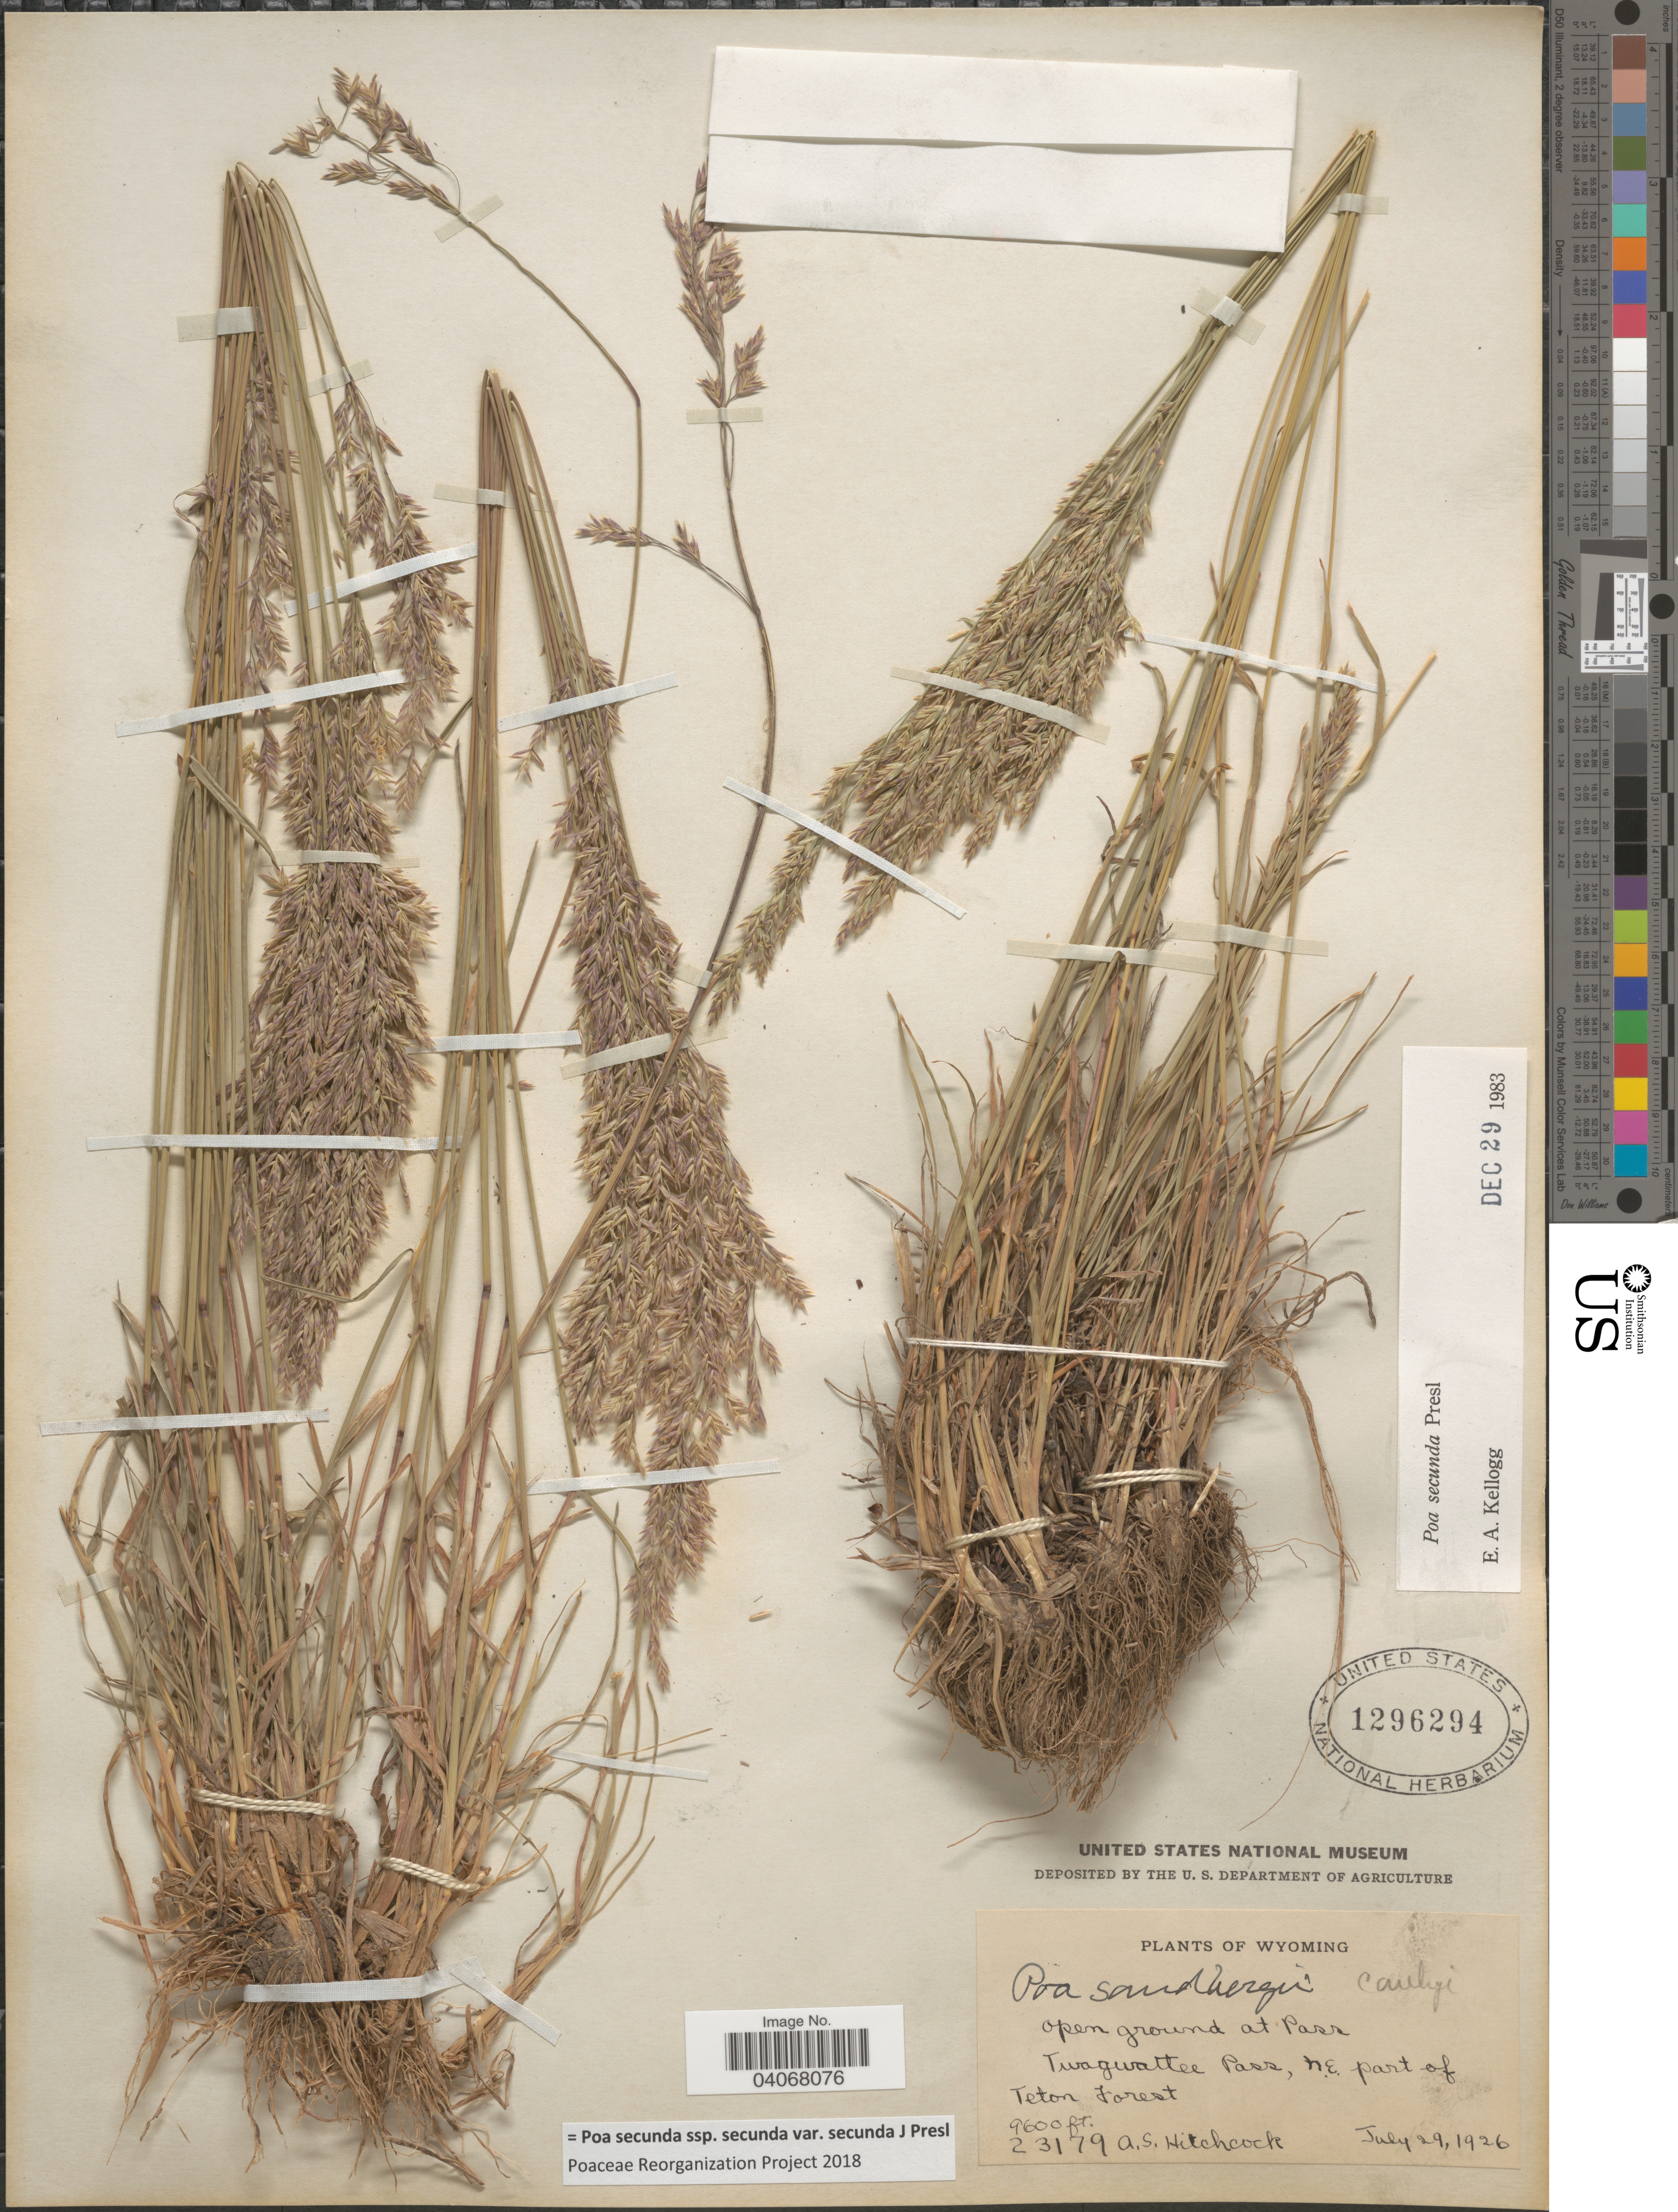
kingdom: Plantae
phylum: Tracheophyta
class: Liliopsida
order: Poales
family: Poaceae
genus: Poa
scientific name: Poa secunda subsp. secunda var. secunda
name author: J. Presl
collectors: A. S. Hitchcock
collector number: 23179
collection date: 1926-07-29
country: United States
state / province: Wyoming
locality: Open ground at Pass. Twagwatee Pass, N.E. part of Teton Forest.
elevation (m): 2926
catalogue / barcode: US 1296294